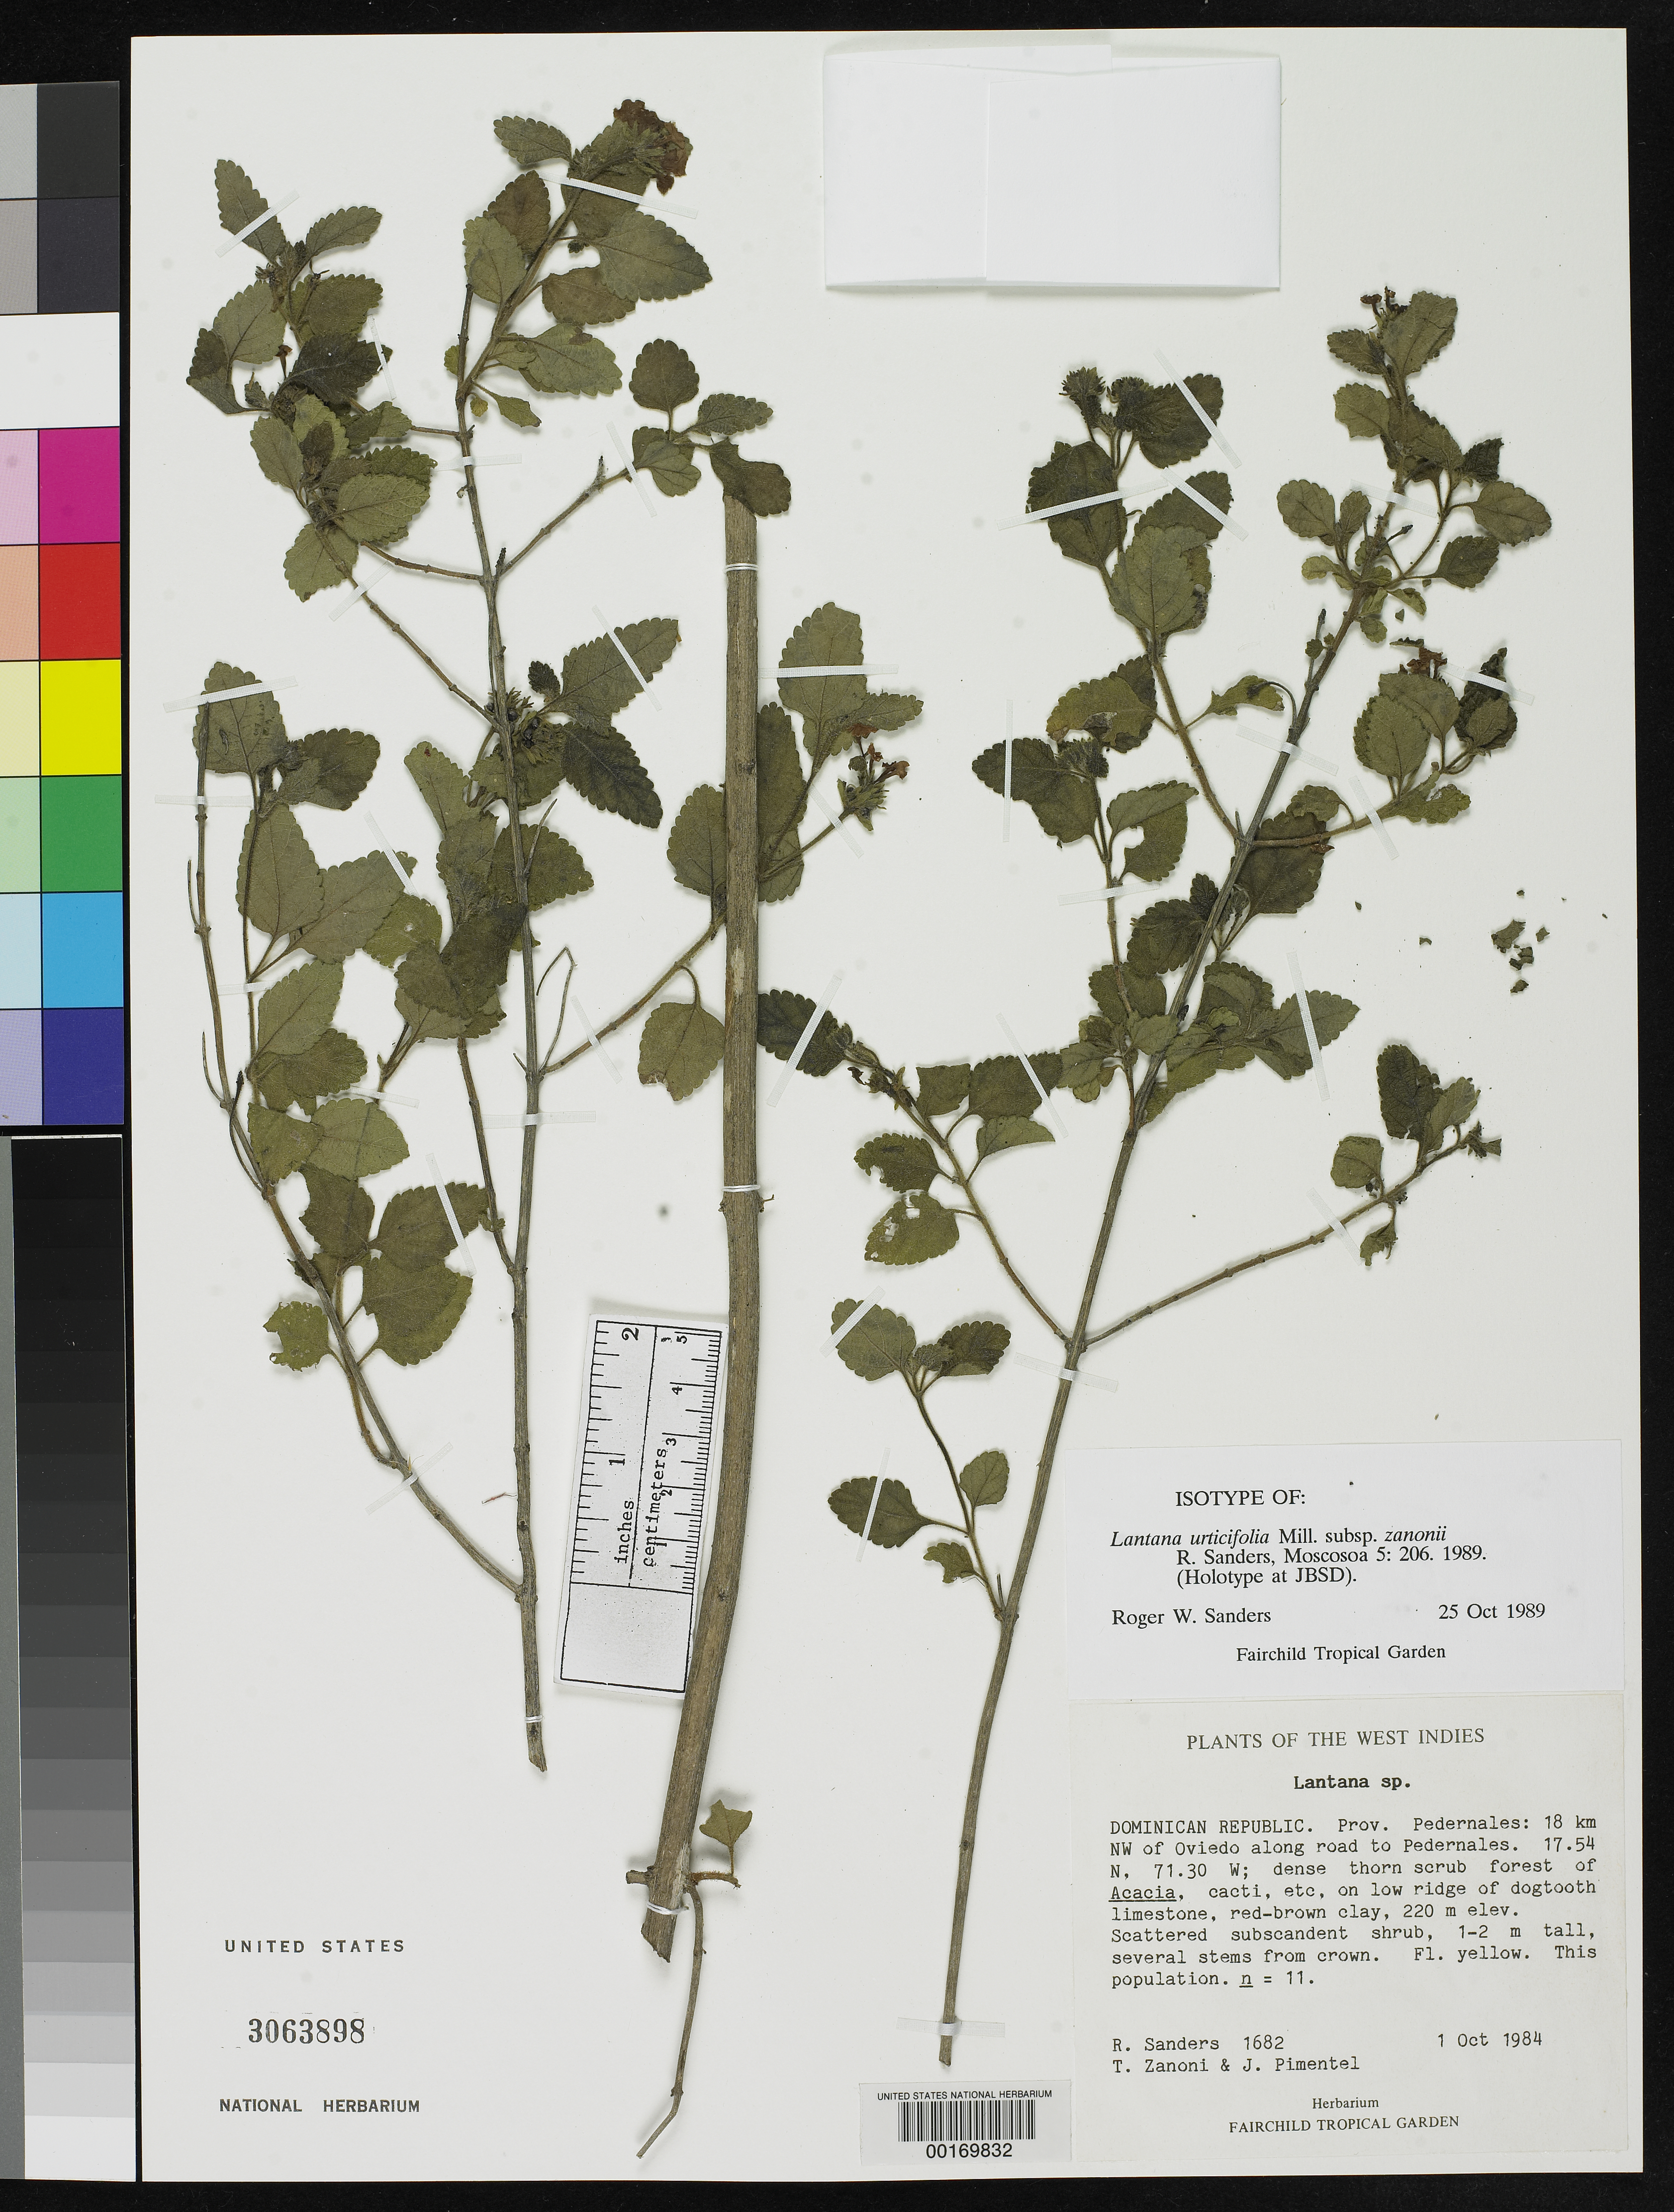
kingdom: Plantae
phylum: Tracheophyta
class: Magnoliopsida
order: Lamiales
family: Verbenaceae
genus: Lantana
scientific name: Lantana urticifolia subsp. zanonii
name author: Sanders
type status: Isotype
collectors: R. Sanders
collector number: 1682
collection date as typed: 01 Oct 1984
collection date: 1984-10-01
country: Dominican Republic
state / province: Pedernales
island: Hispaniola Island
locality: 18 km NW of Oviedo along road to Pedernales.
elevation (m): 220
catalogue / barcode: US 3063898